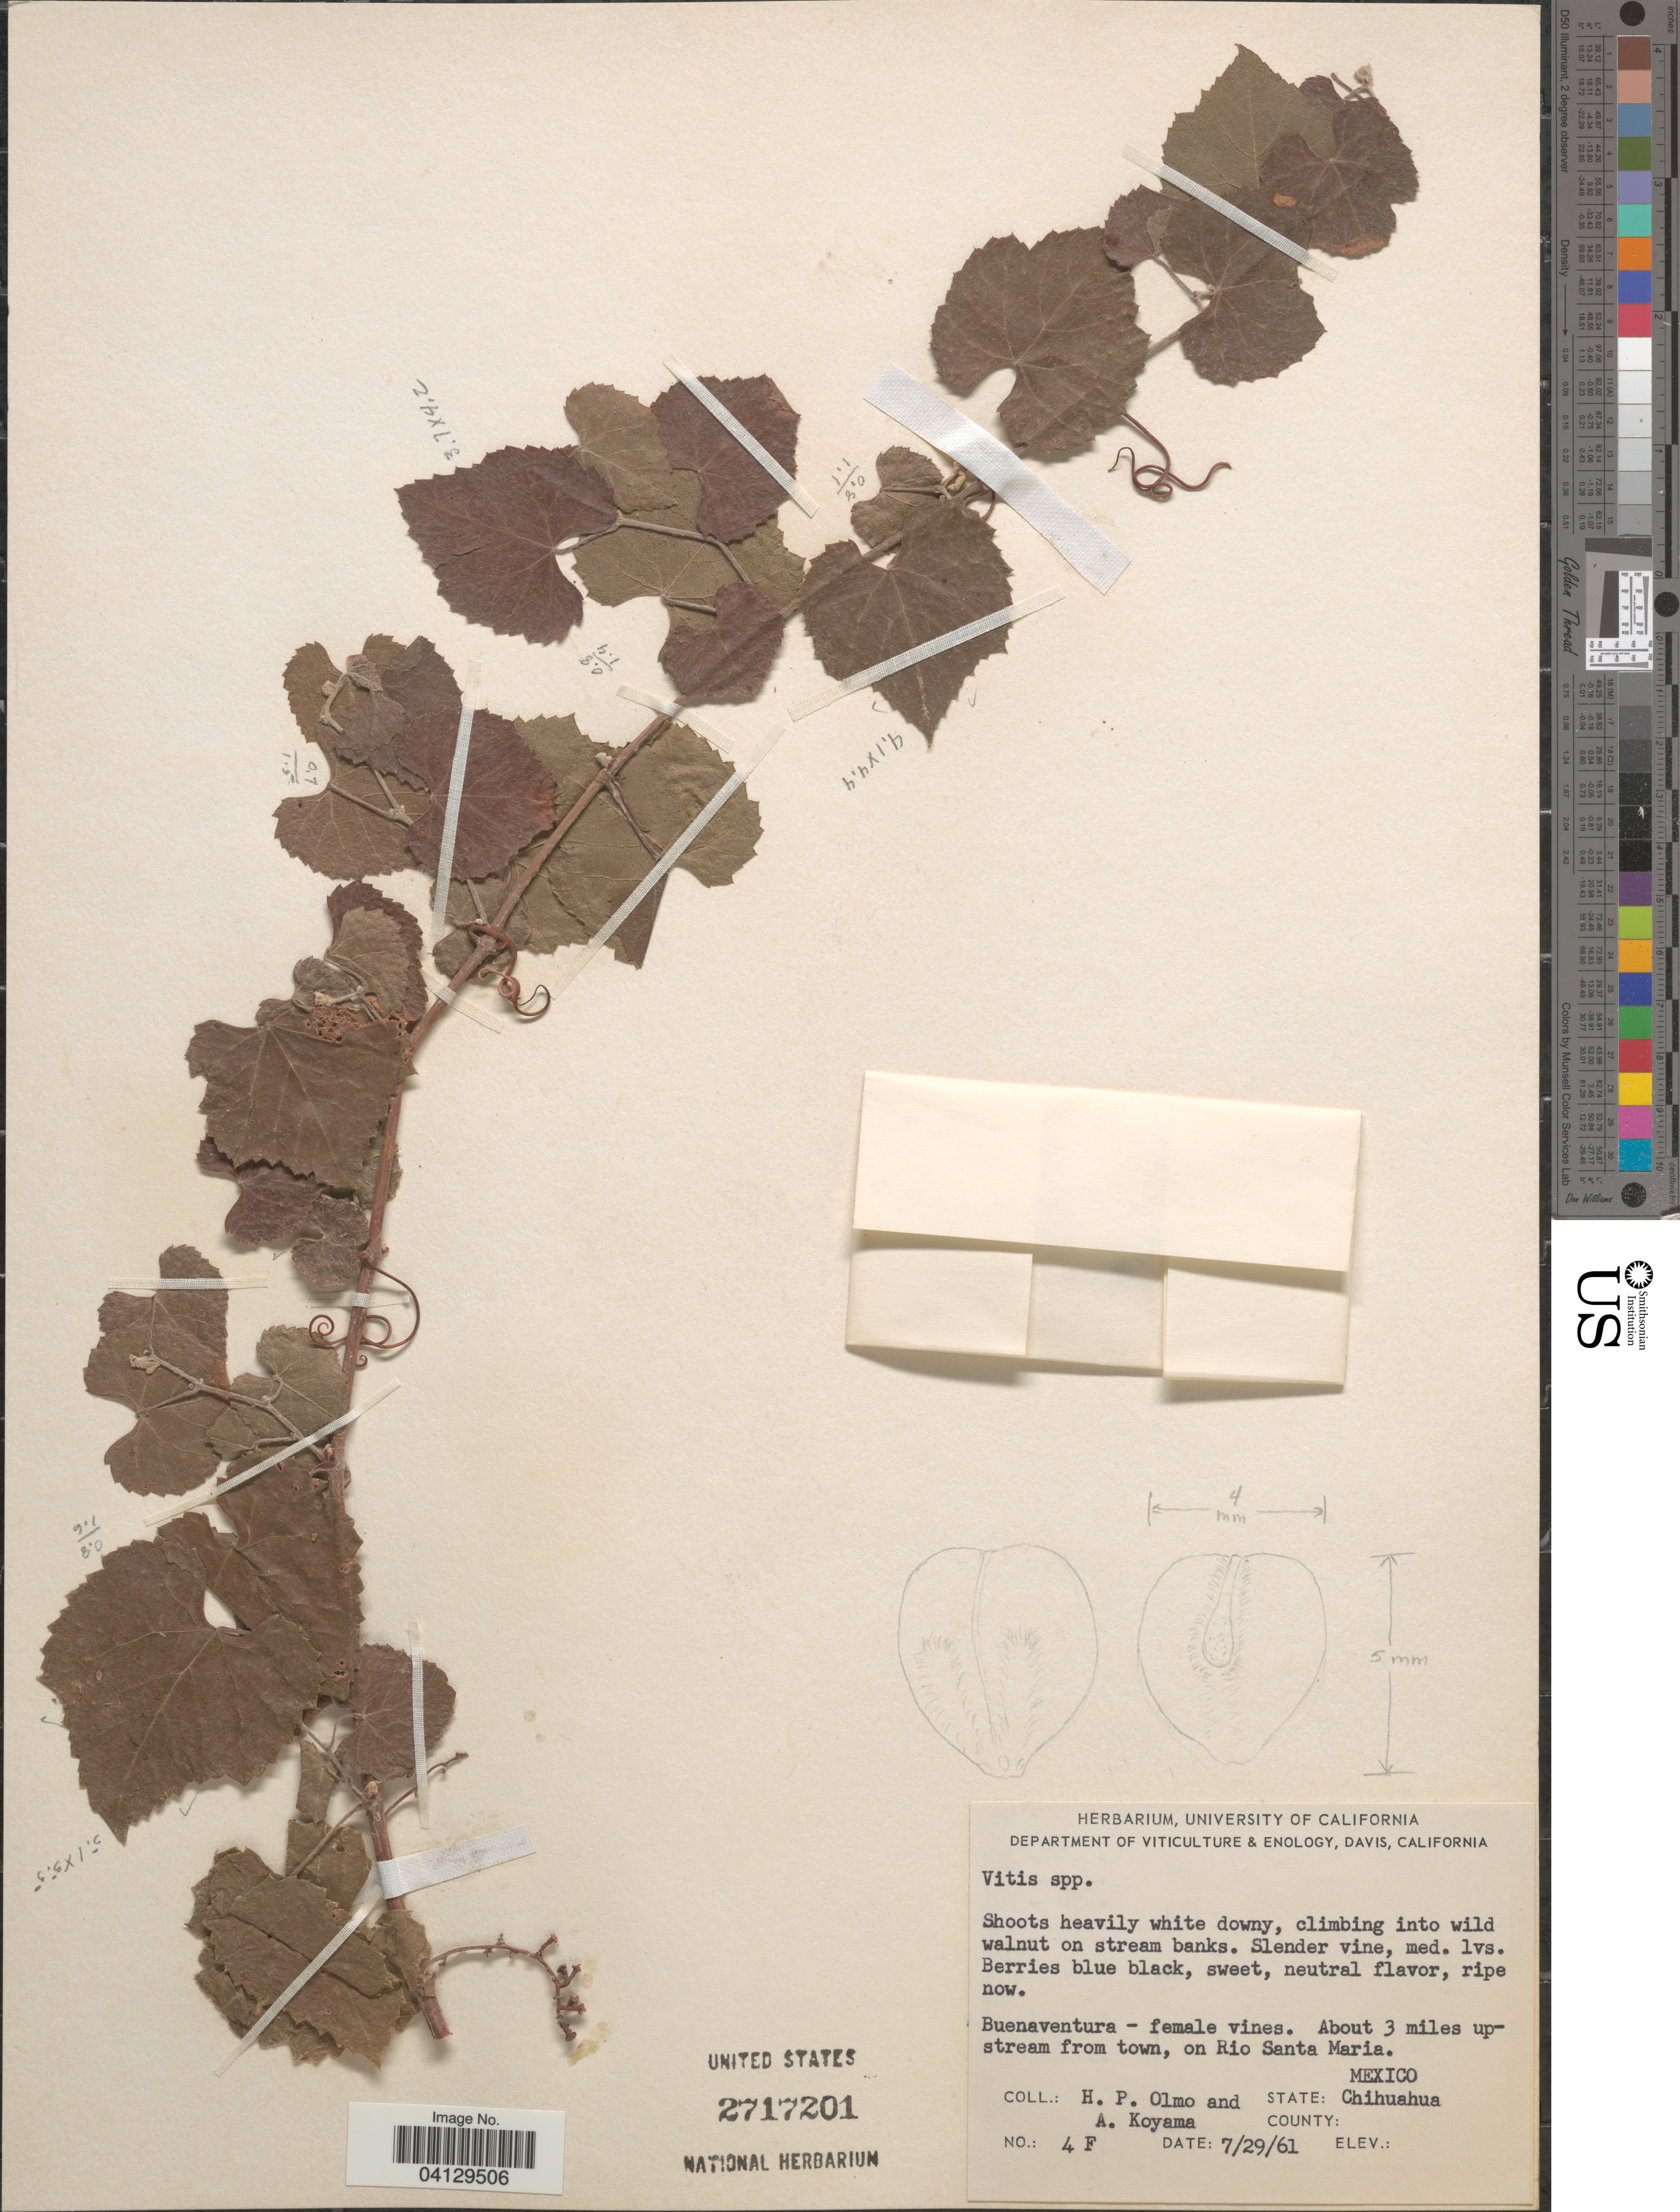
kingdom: Plantae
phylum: Tracheophyta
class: Magnoliopsida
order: Vitales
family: Vitaceae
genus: Vitis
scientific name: Vitis sp.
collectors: H. Olmo & A. Koyama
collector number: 4F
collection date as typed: Transcribed d/m/y: 29/7/61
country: Mexico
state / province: Chihuahua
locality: Buenaventura - female vines. About 3 miles upstream from town, on Rio Santa Maria.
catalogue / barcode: US 2717201